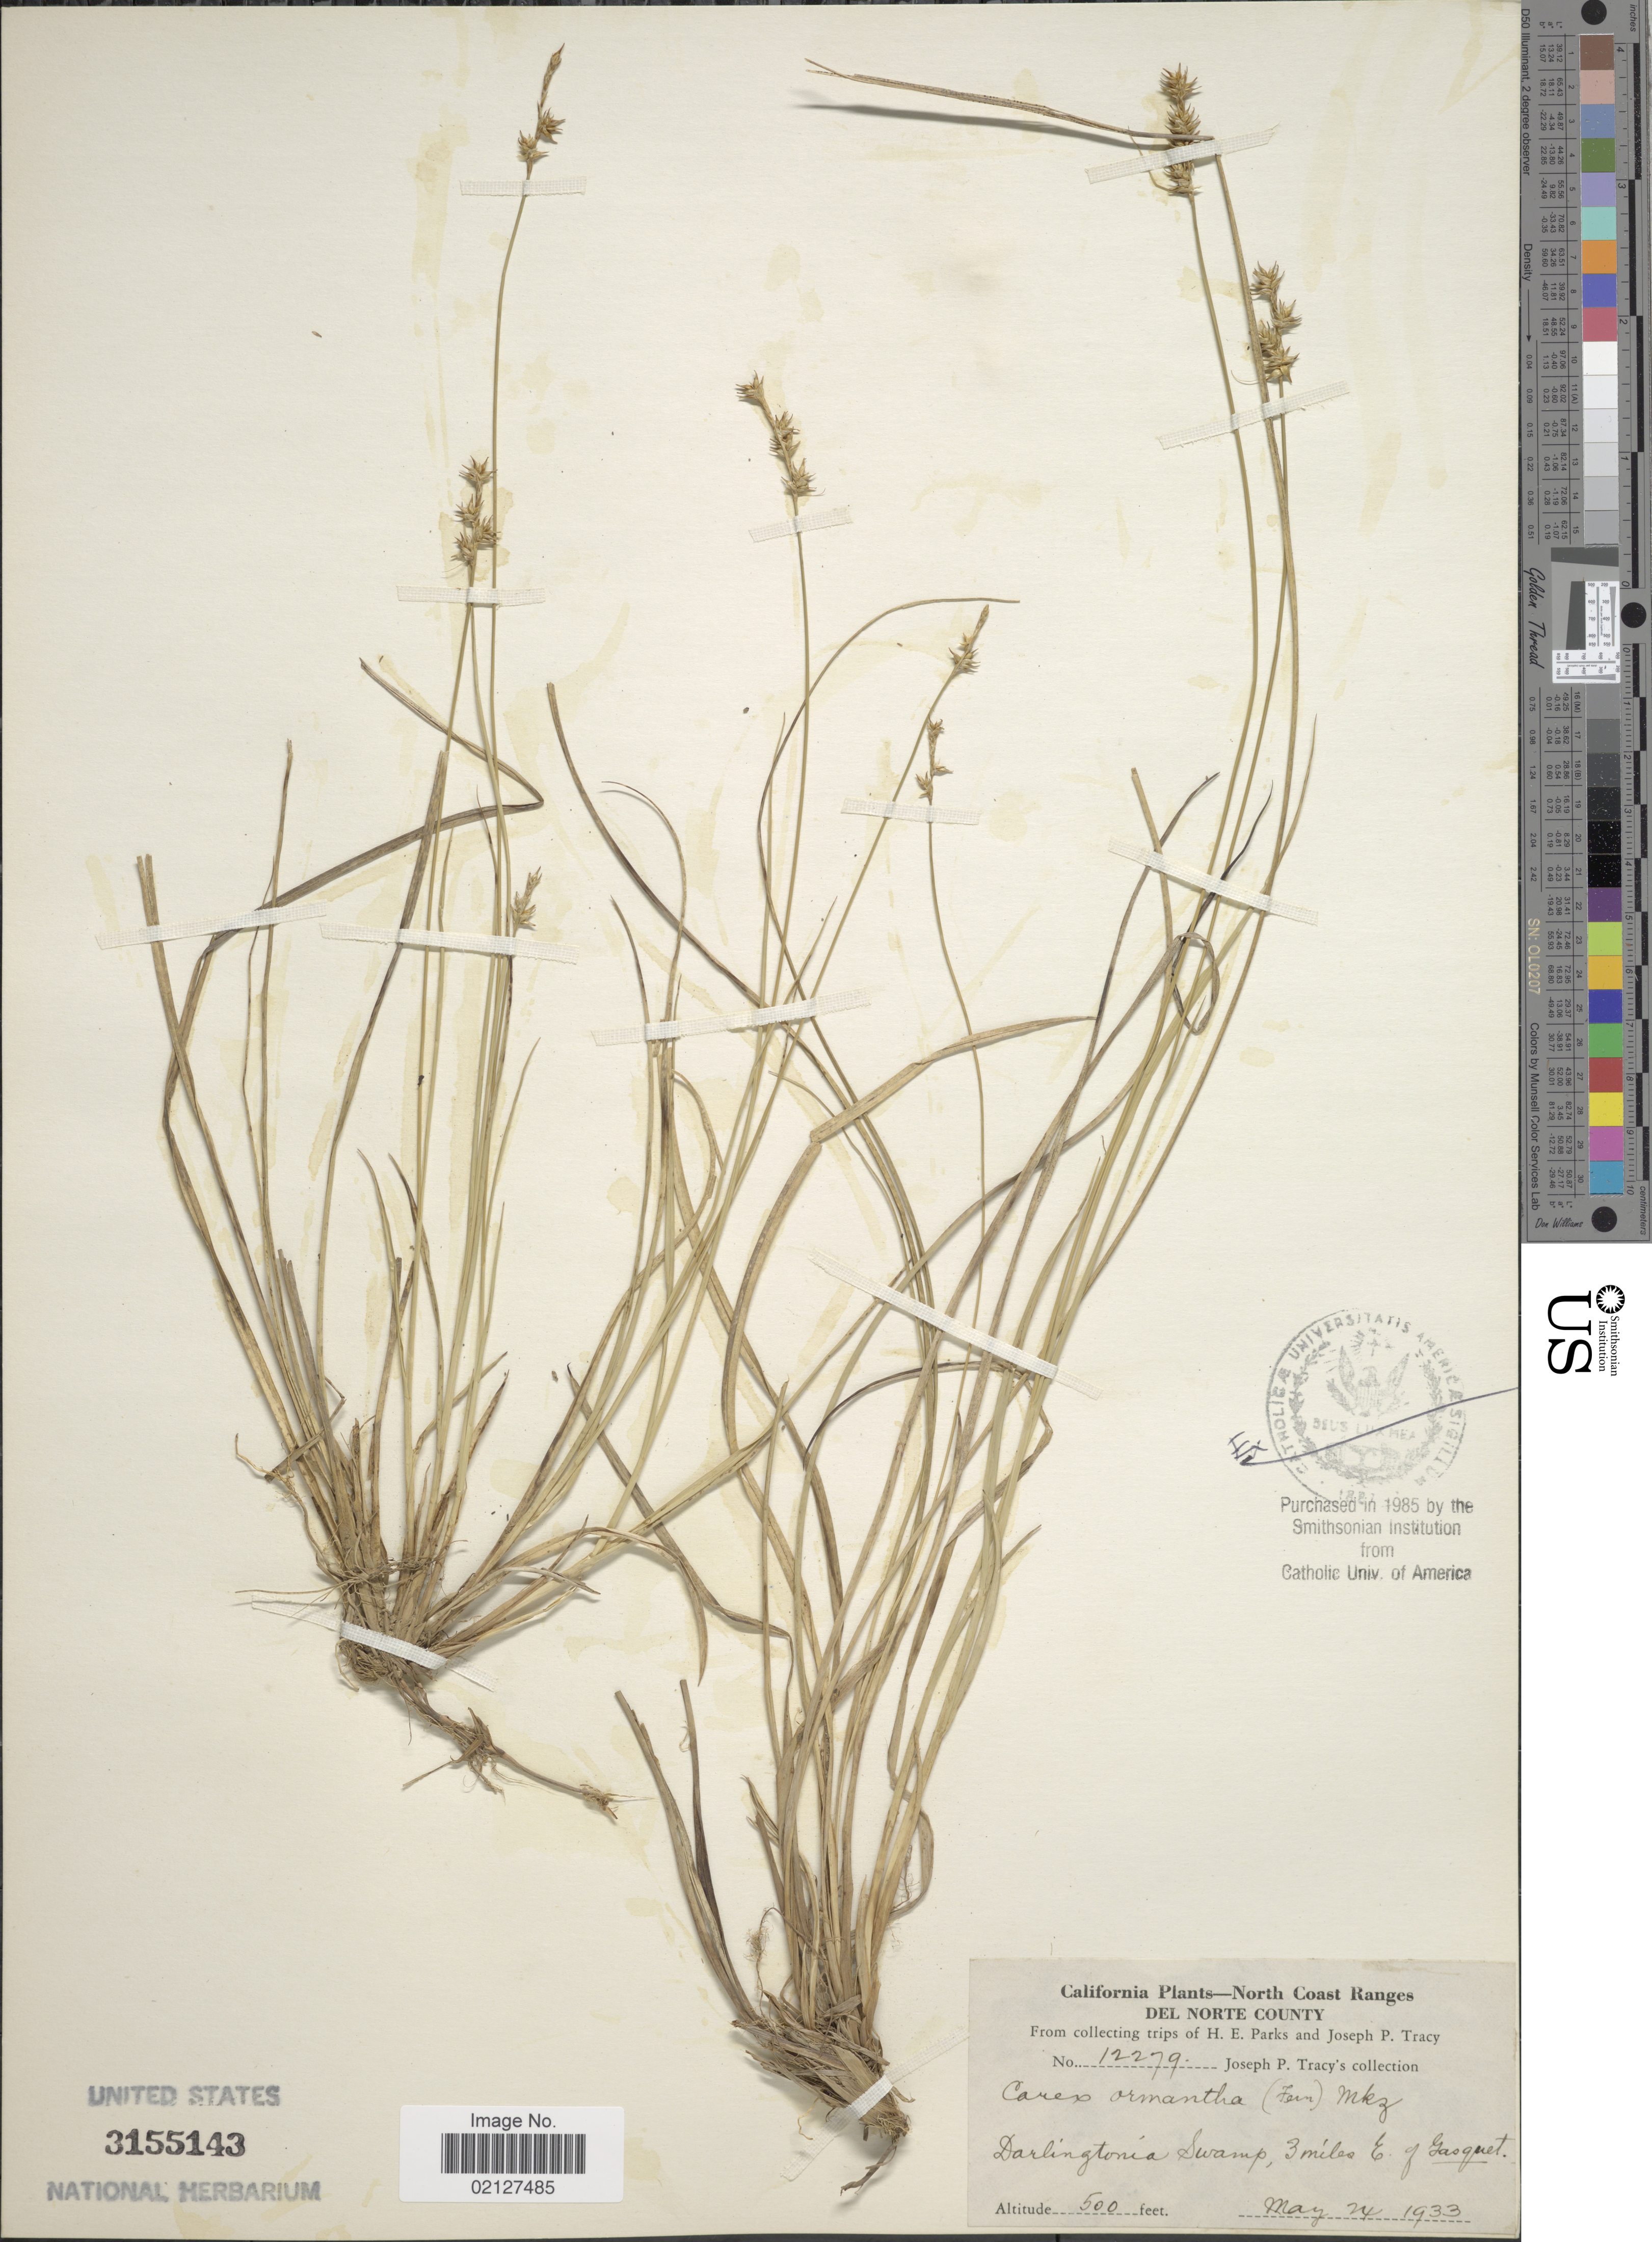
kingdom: Plantae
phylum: Tracheophyta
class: Liliopsida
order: Poales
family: Cyperaceae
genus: Carex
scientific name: Carex echinata subsp. echinata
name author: Murray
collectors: H. E. Parks & J. Tracy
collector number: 12279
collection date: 1933-05-24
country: United States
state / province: California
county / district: Del Norte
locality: North Coast Ranges, Del Norte County, Darlingtonia Swamp, 3 miles E. of Gasquet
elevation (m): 152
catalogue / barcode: US 3155143